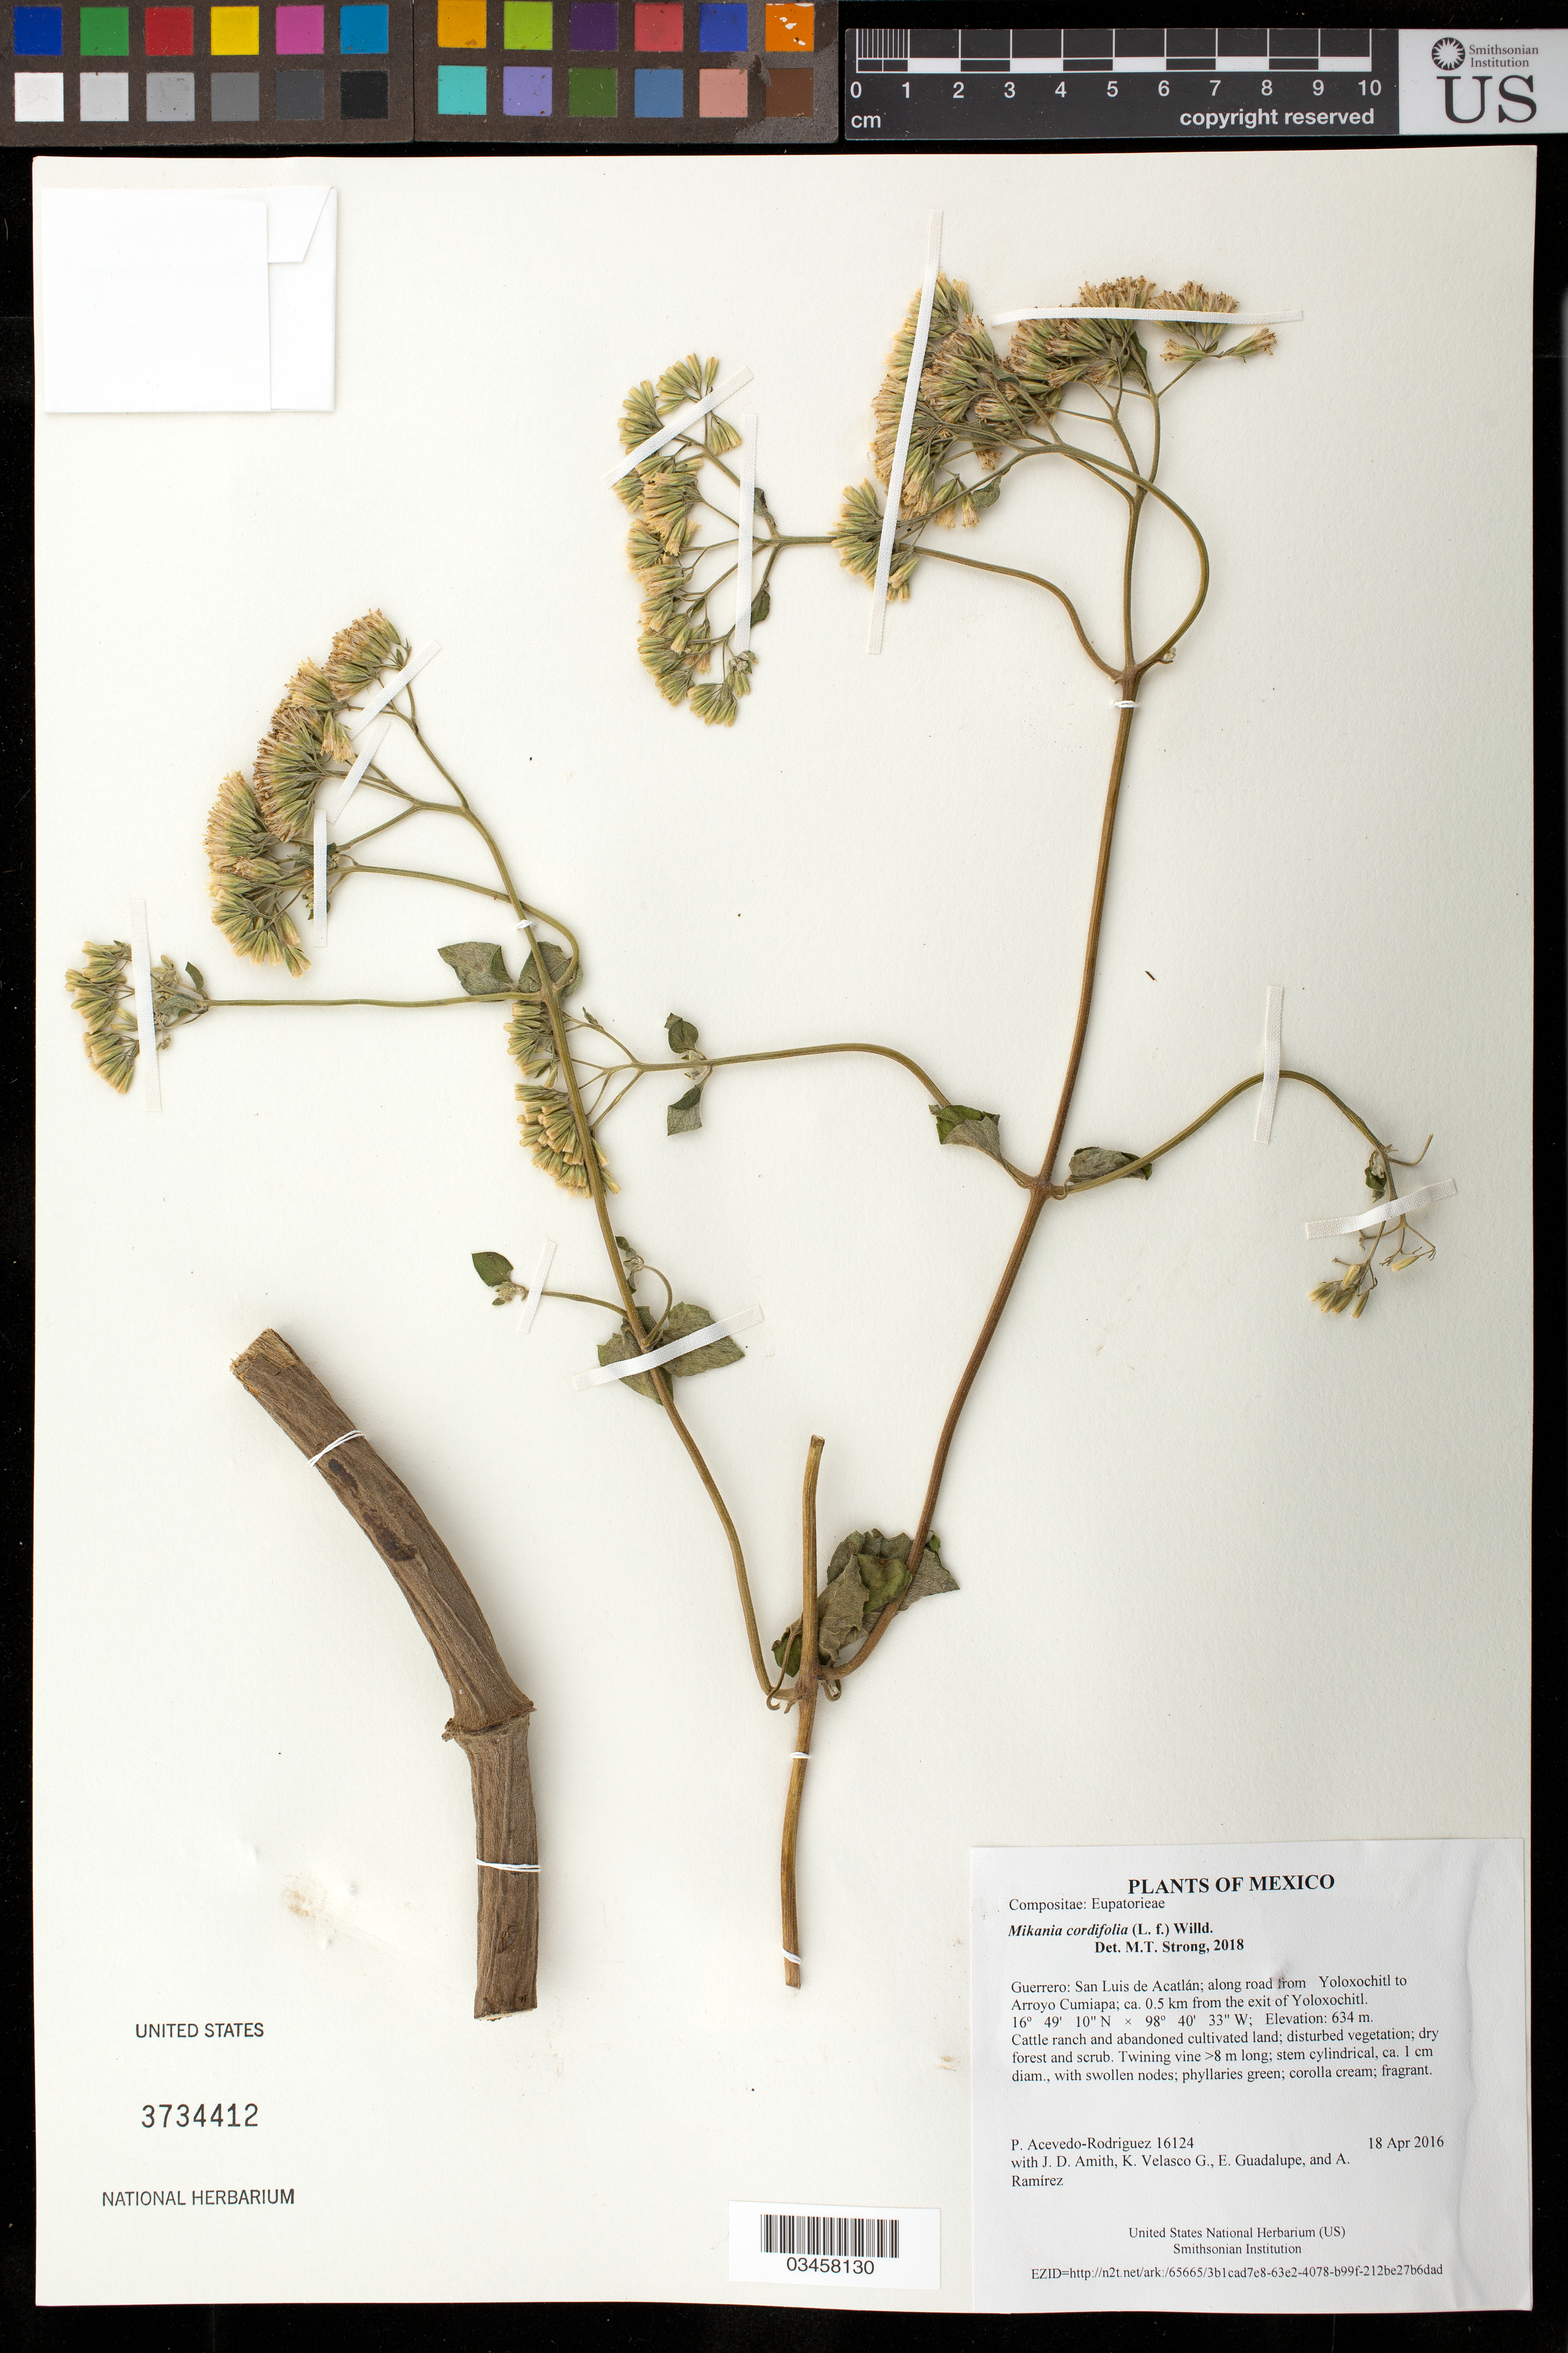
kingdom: Plantae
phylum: Tracheophyta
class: Magnoliopsida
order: Asterales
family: Asteraceae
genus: Mikania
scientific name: Mikania cordifolia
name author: (L. f.) Willd.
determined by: Strong, Mark T., (BOT), Smithsonian Institution - National Museum of Natural History (UNITED STATES)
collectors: P. Acevedo-Rodr., J. D. Amith, K. Velasco G., E. Guadalupe & A. Ramírez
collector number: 16124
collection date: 2016-04-18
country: Mexico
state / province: Guerrero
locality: San Luis de Acatlán; along road from Yoloxochitl to Arroyo Cumiapa; ca. 0.5 km from the exit of Yoloxochitl.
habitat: Cattle ranch and abandoned cultivated land; disturbed vegetation; dry forest and scrub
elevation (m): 634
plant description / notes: US, NY, MO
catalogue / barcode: US 3734412